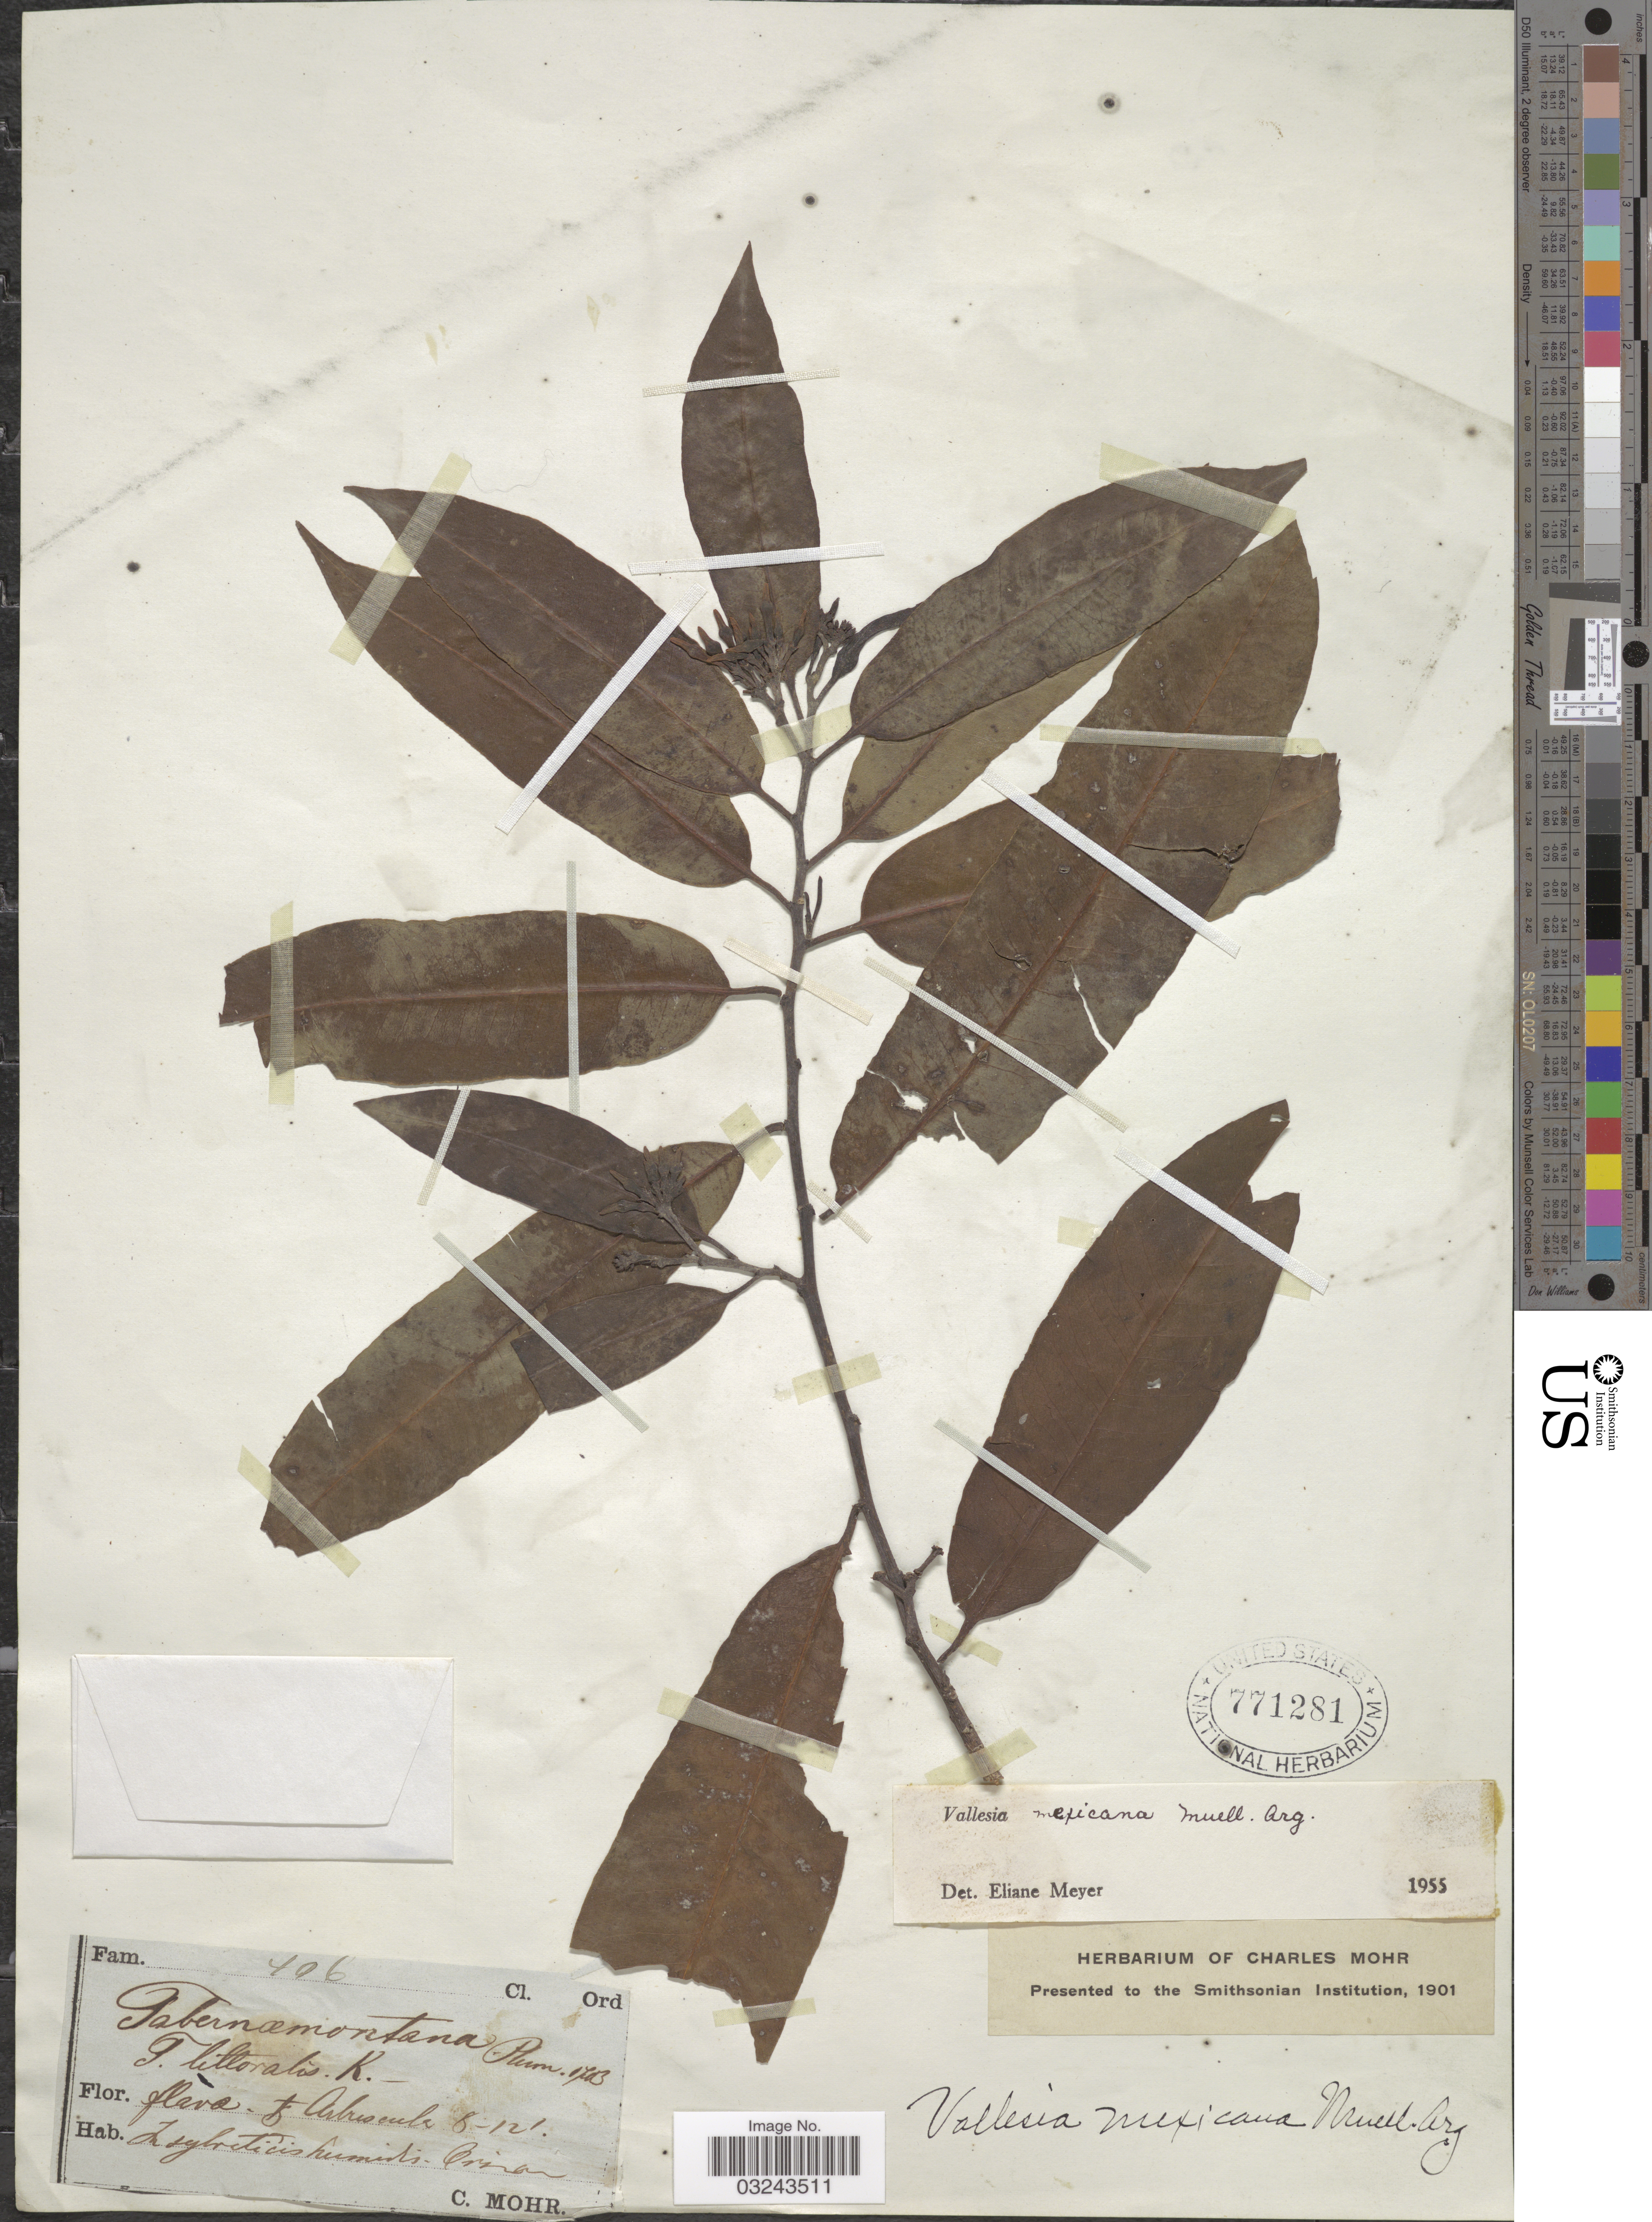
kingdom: Plantae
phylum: Tracheophyta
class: Magnoliopsida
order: Gentianales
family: Apocynaceae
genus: Vallesia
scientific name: Vallesia mexicana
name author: Müll. Arg.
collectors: Mohr, C. T. (herbarium)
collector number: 406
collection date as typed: Transcribed d/m/y: /8/12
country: Mexico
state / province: Veracruz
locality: Oriza.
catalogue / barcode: US 771281